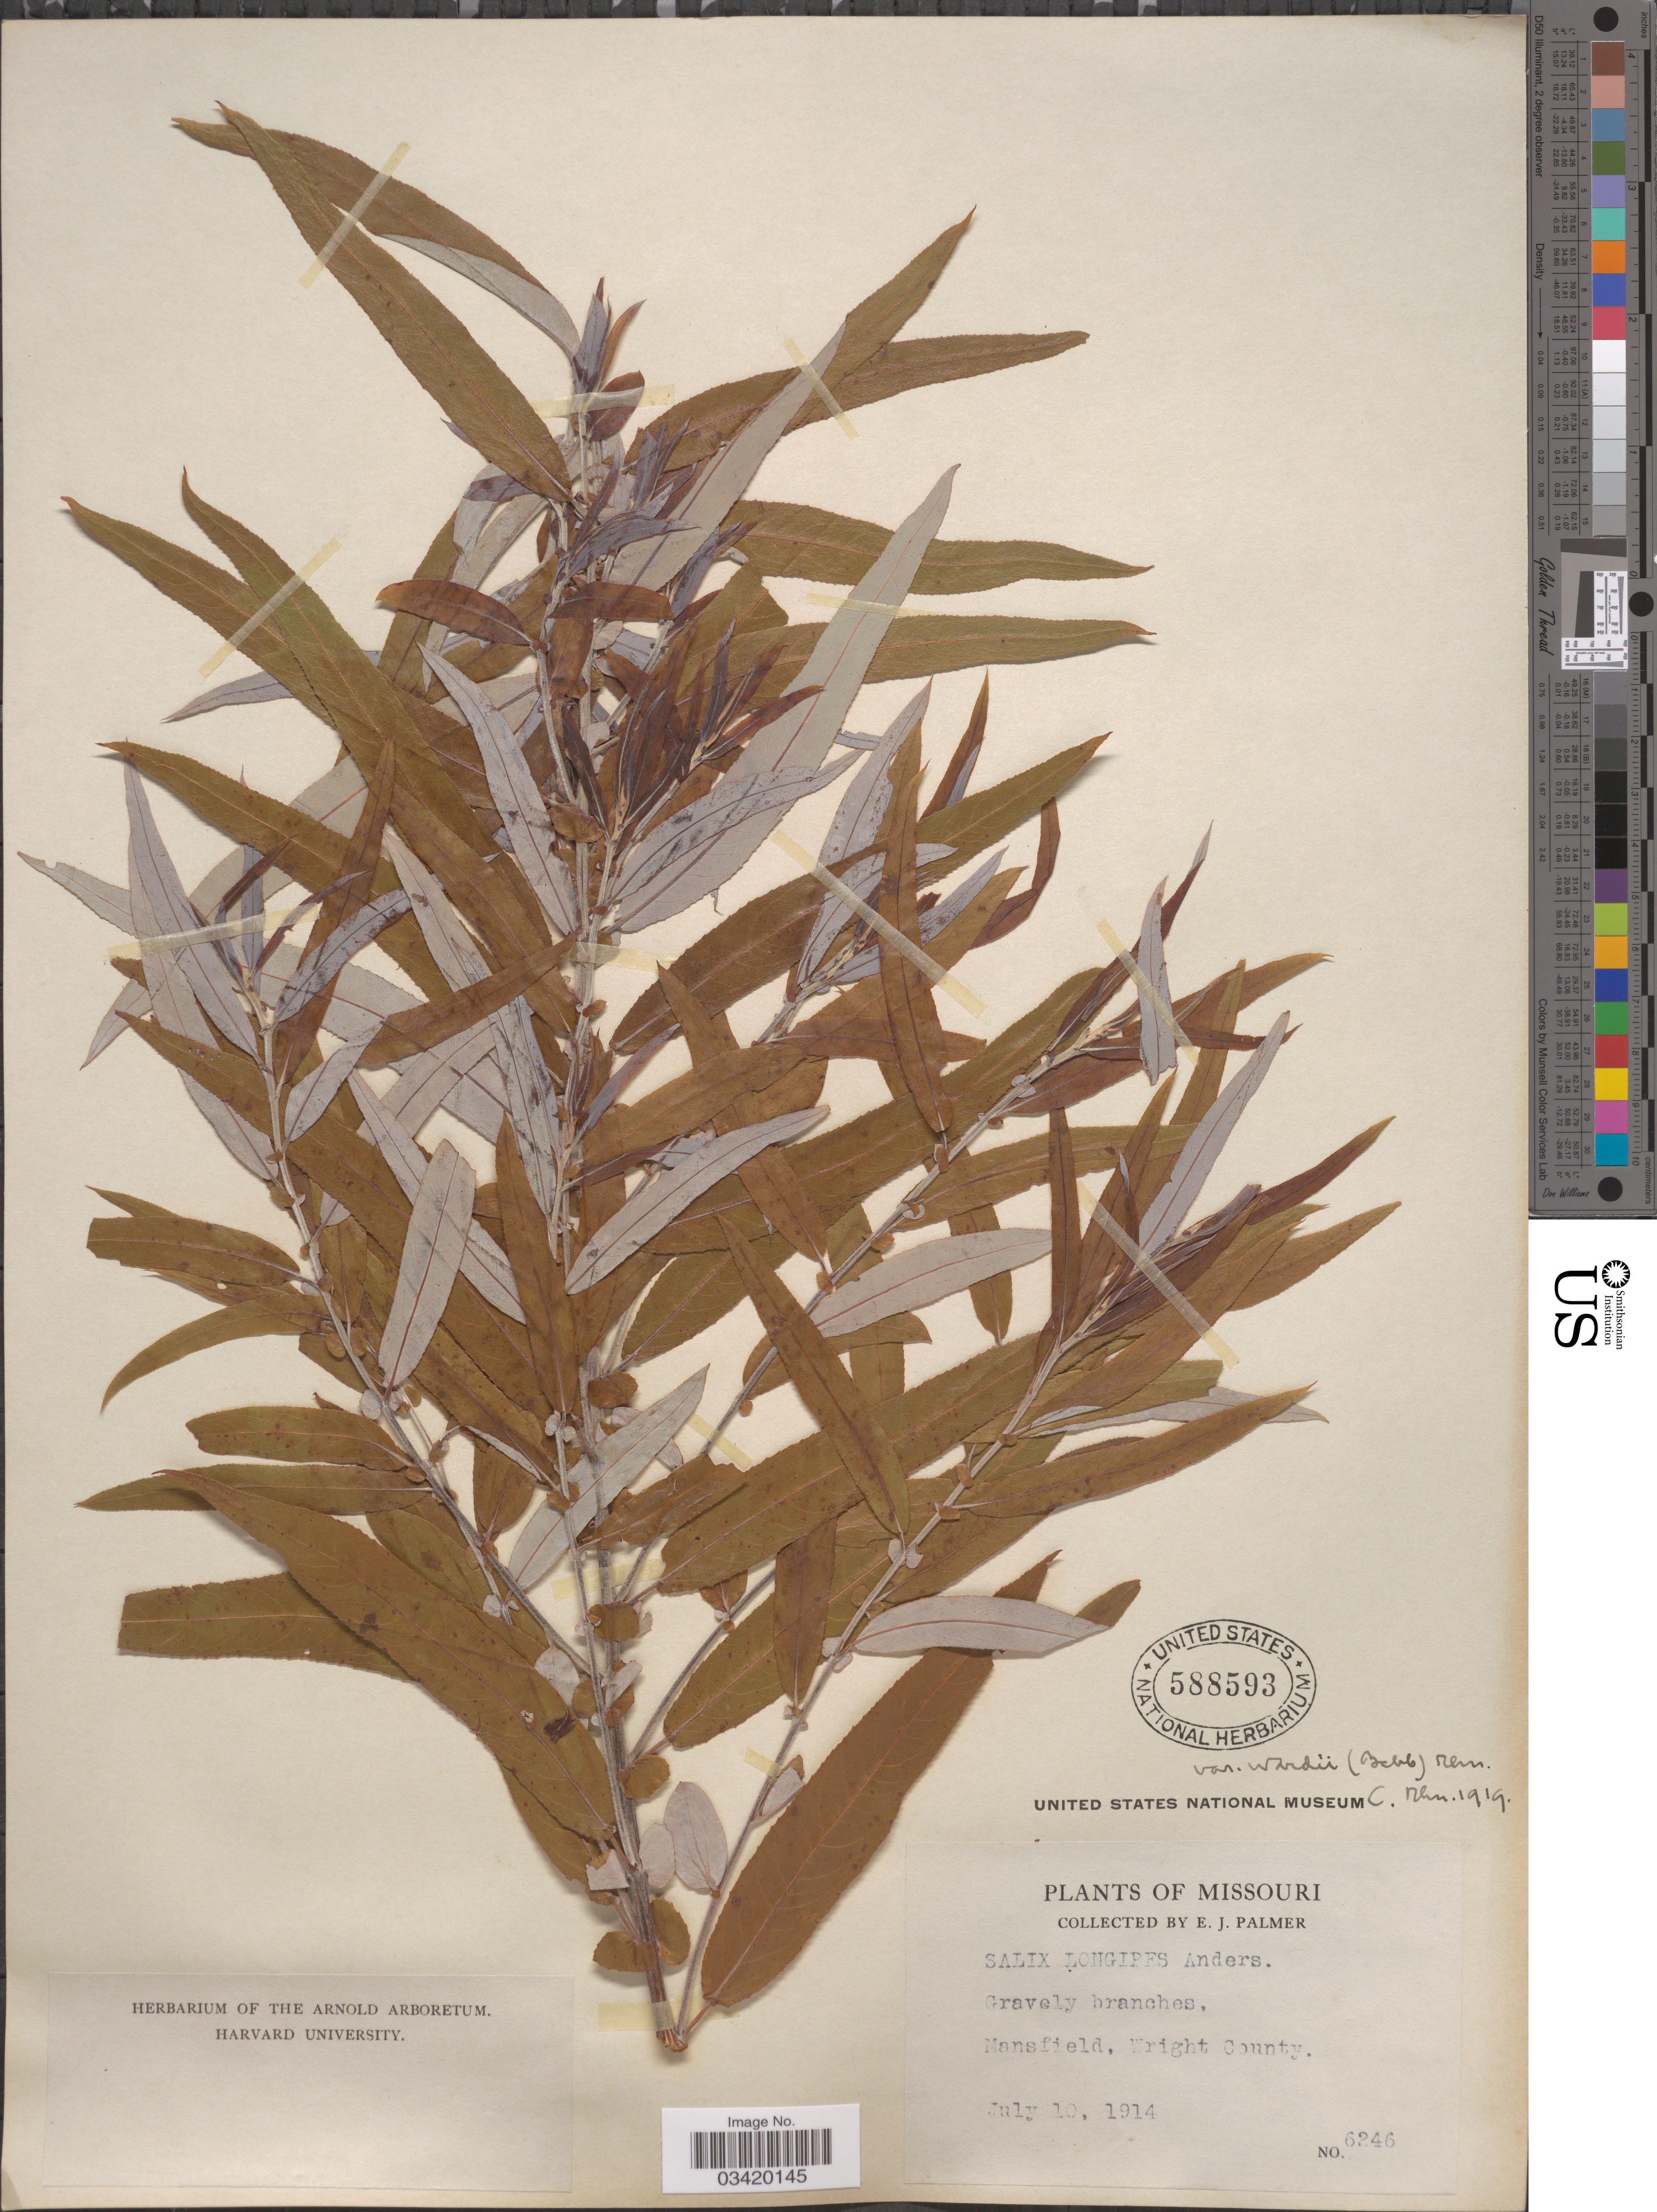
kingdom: Plantae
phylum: Tracheophyta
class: Magnoliopsida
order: Malpighiales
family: Salicaceae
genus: Salix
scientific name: Salix caroliniana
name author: Michx.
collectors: E. J. Palmer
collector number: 6246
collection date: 1914-07-10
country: United States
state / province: Missouri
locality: Mansfield, Wright County.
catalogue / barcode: US 588593